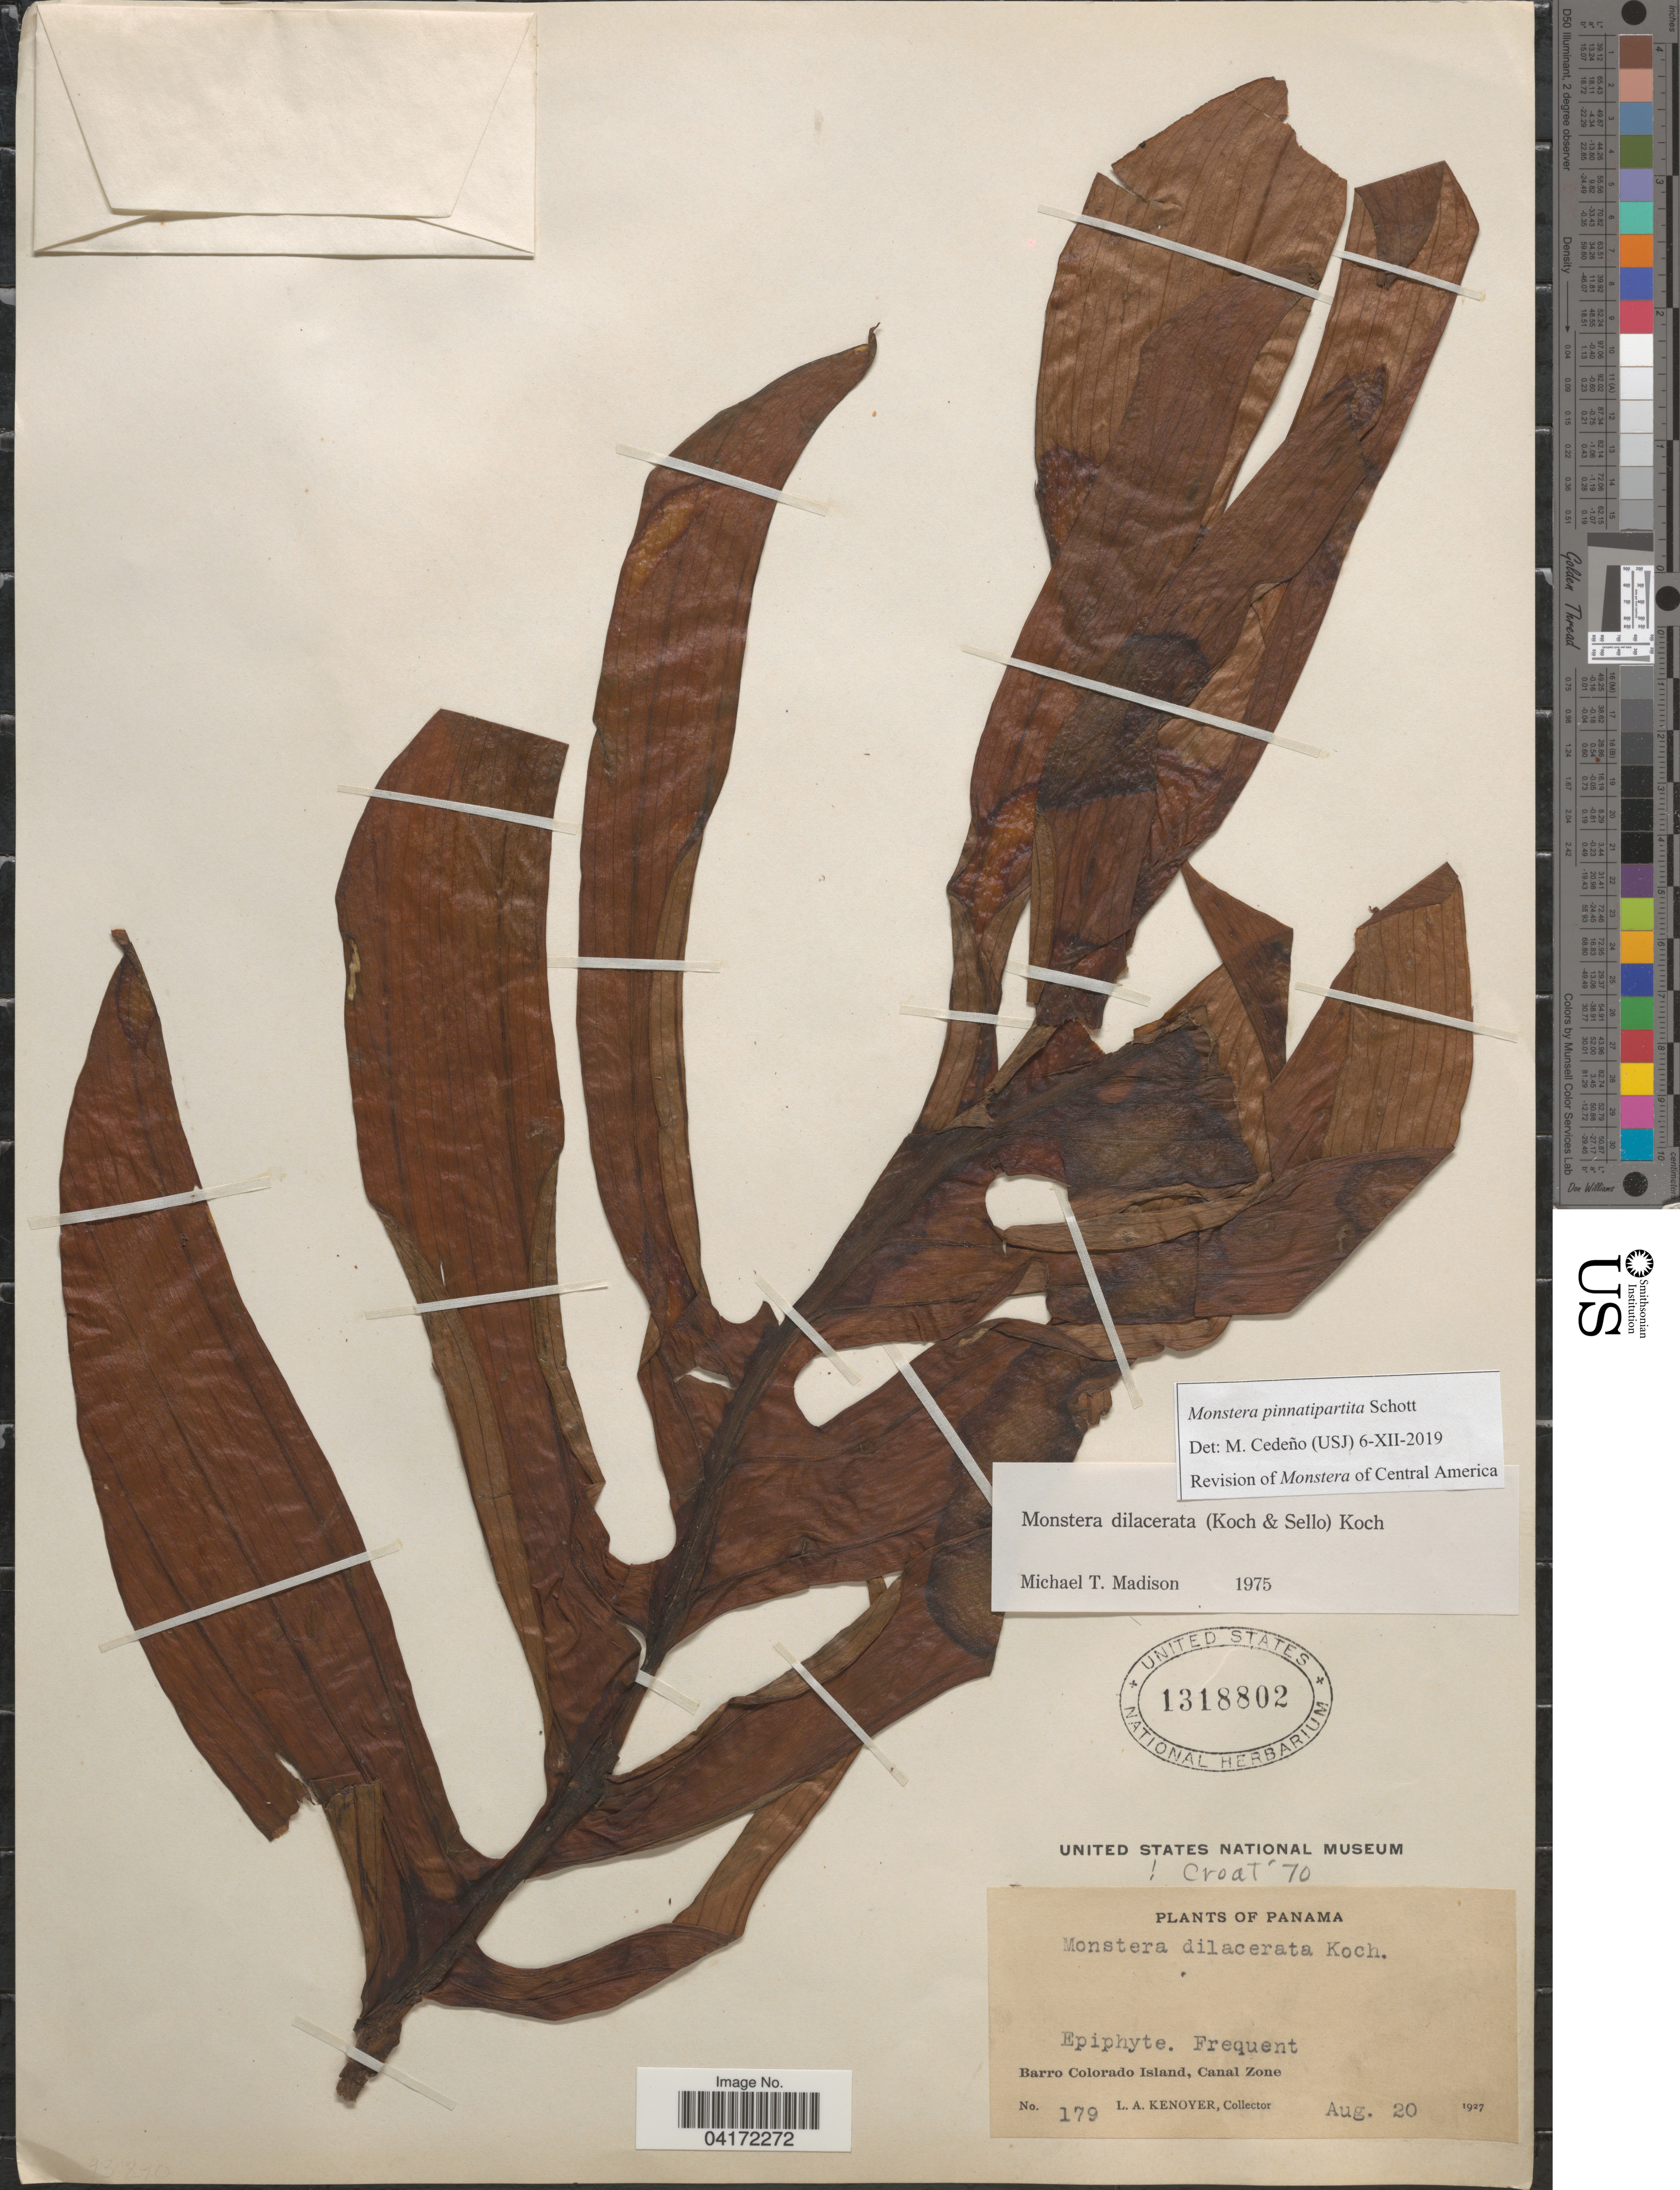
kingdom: Plantae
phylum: Tracheophyta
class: Liliopsida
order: Alismatales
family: Araceae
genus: Monstera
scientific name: Monstera pinnatipartita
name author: Schott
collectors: L. A. Kenoyer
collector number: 179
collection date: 1927-08-20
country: Panama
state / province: Panamá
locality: Barro Colorado Island, Canal Zone.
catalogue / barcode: US 1318802